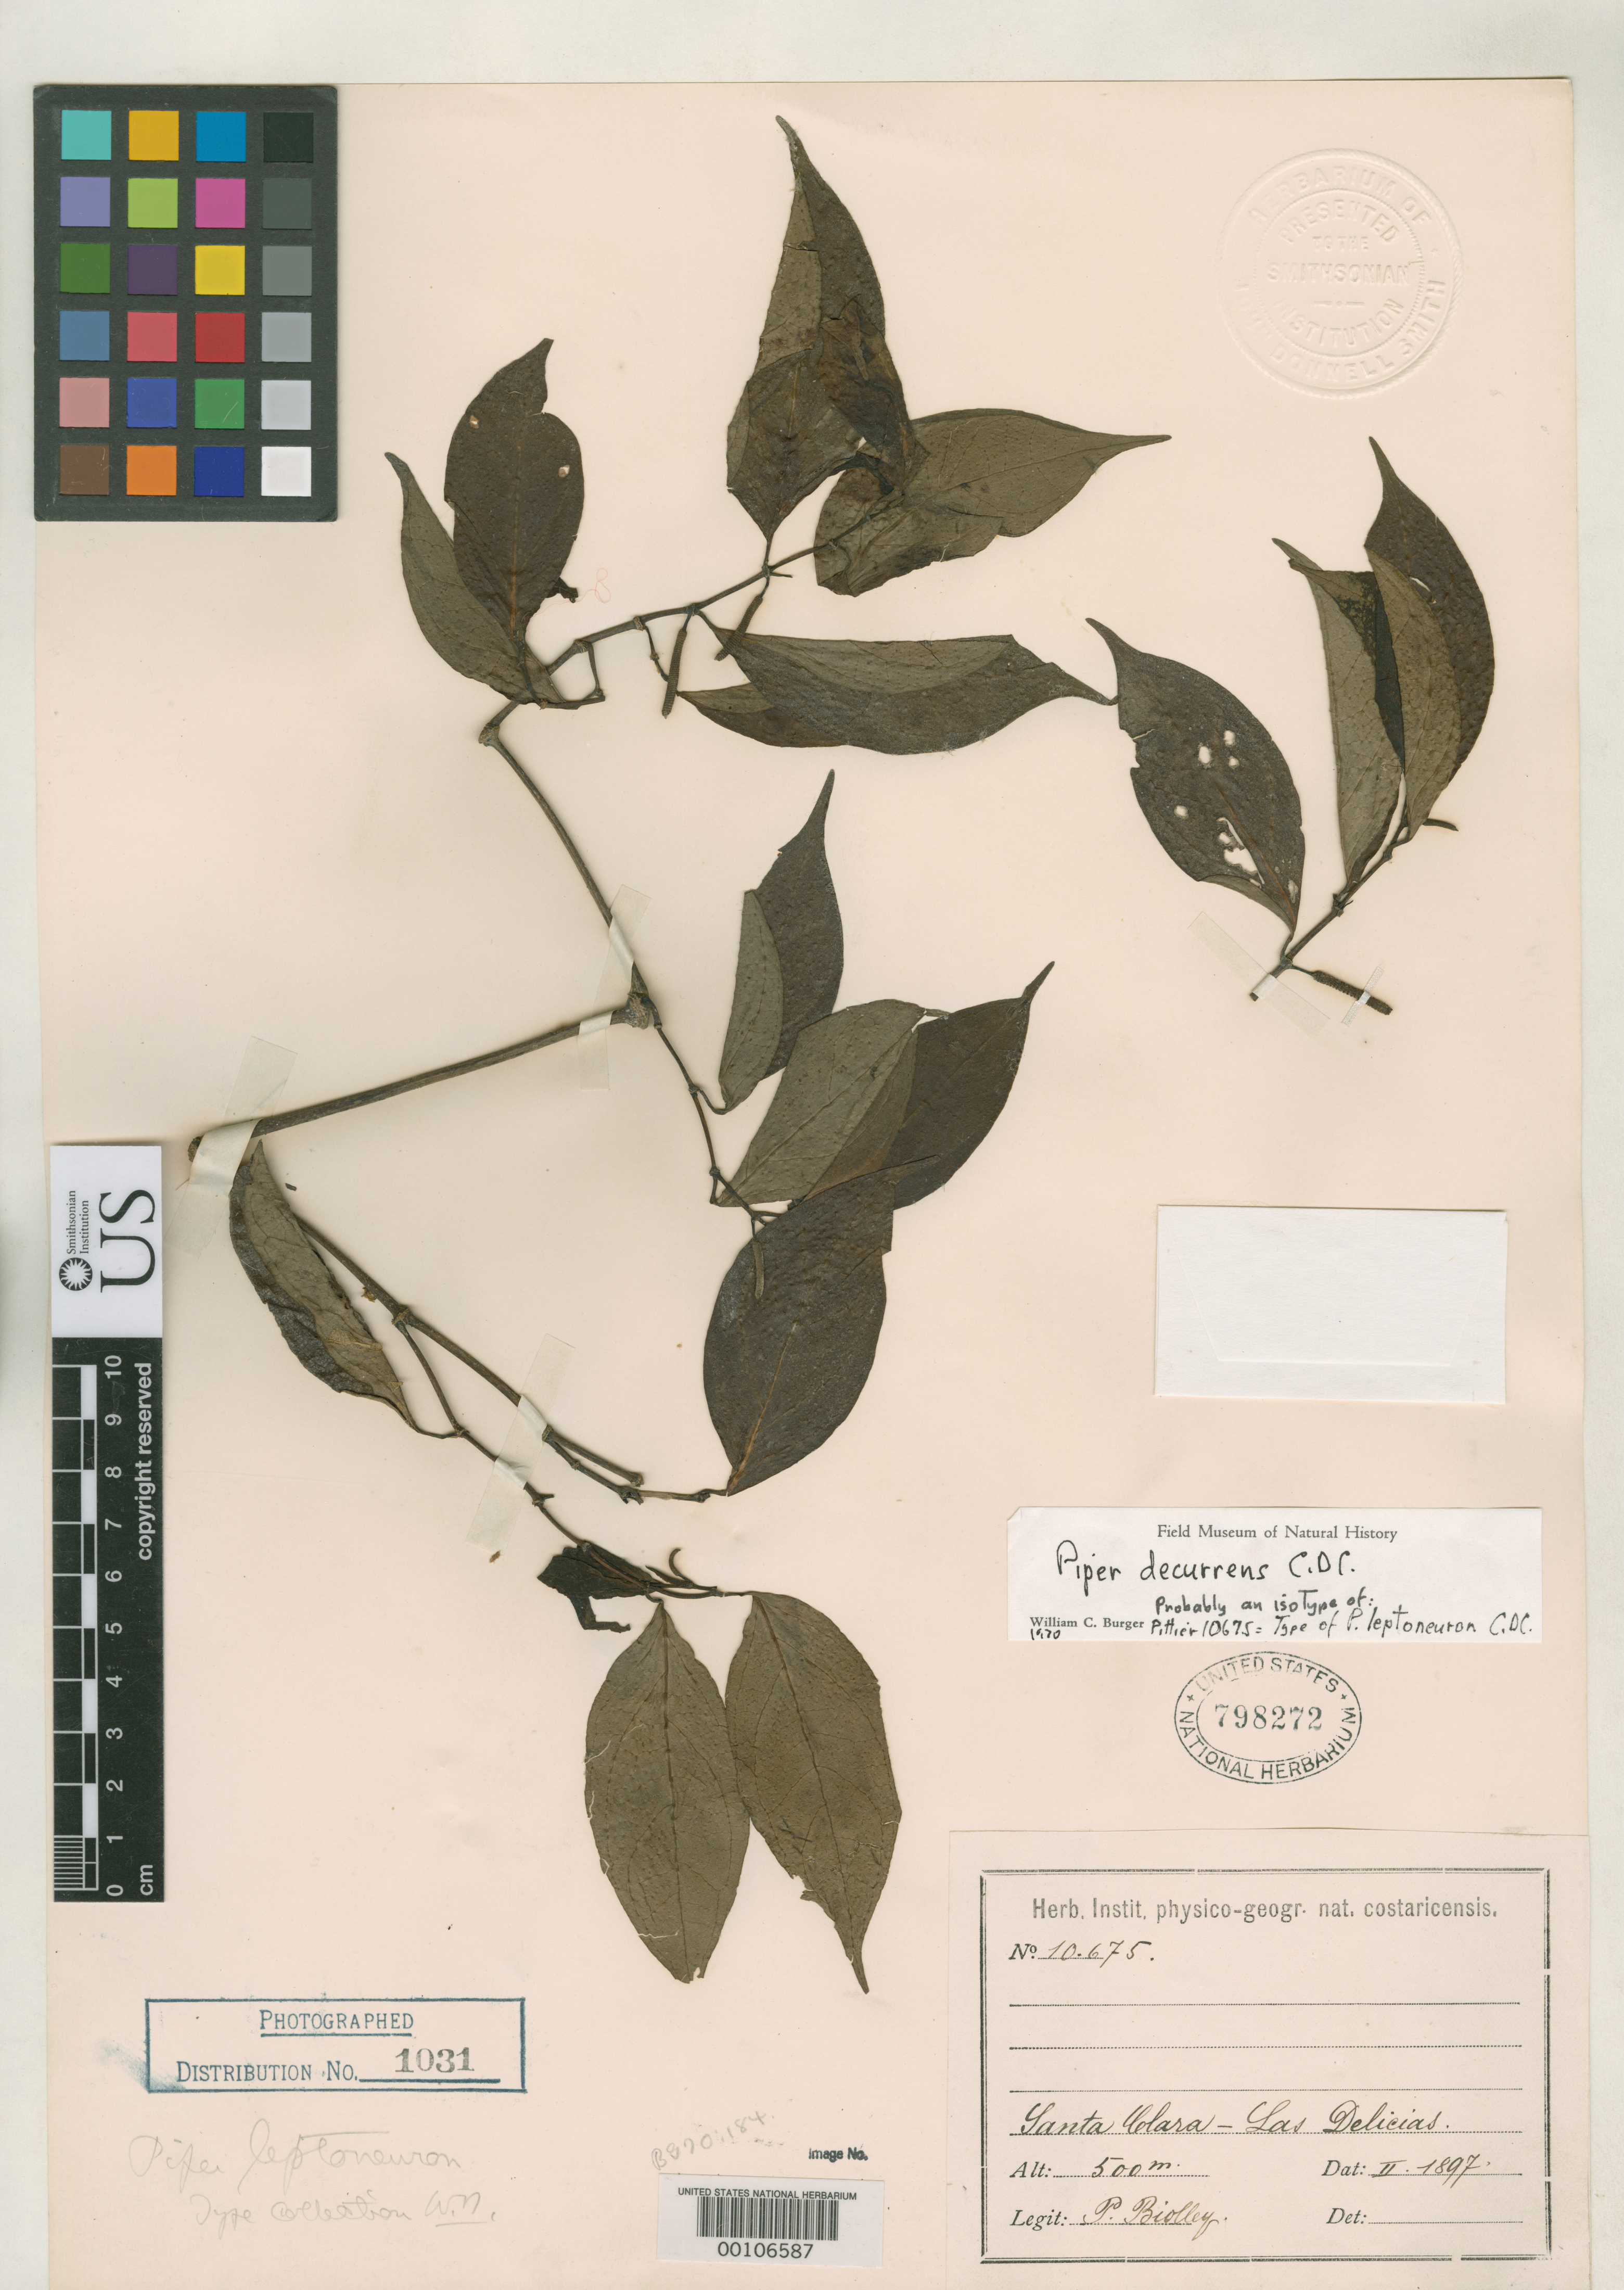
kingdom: Plantae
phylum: Tracheophyta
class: Magnoliopsida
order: Piperales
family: Piperaceae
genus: Piper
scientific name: Piper leptoneuron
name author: C. DC.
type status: Isotype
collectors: H. F. Pittier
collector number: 10675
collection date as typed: Feb 1897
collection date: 1897-02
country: Costa Rica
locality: Santa Clara, Las Delicias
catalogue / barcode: US 798272